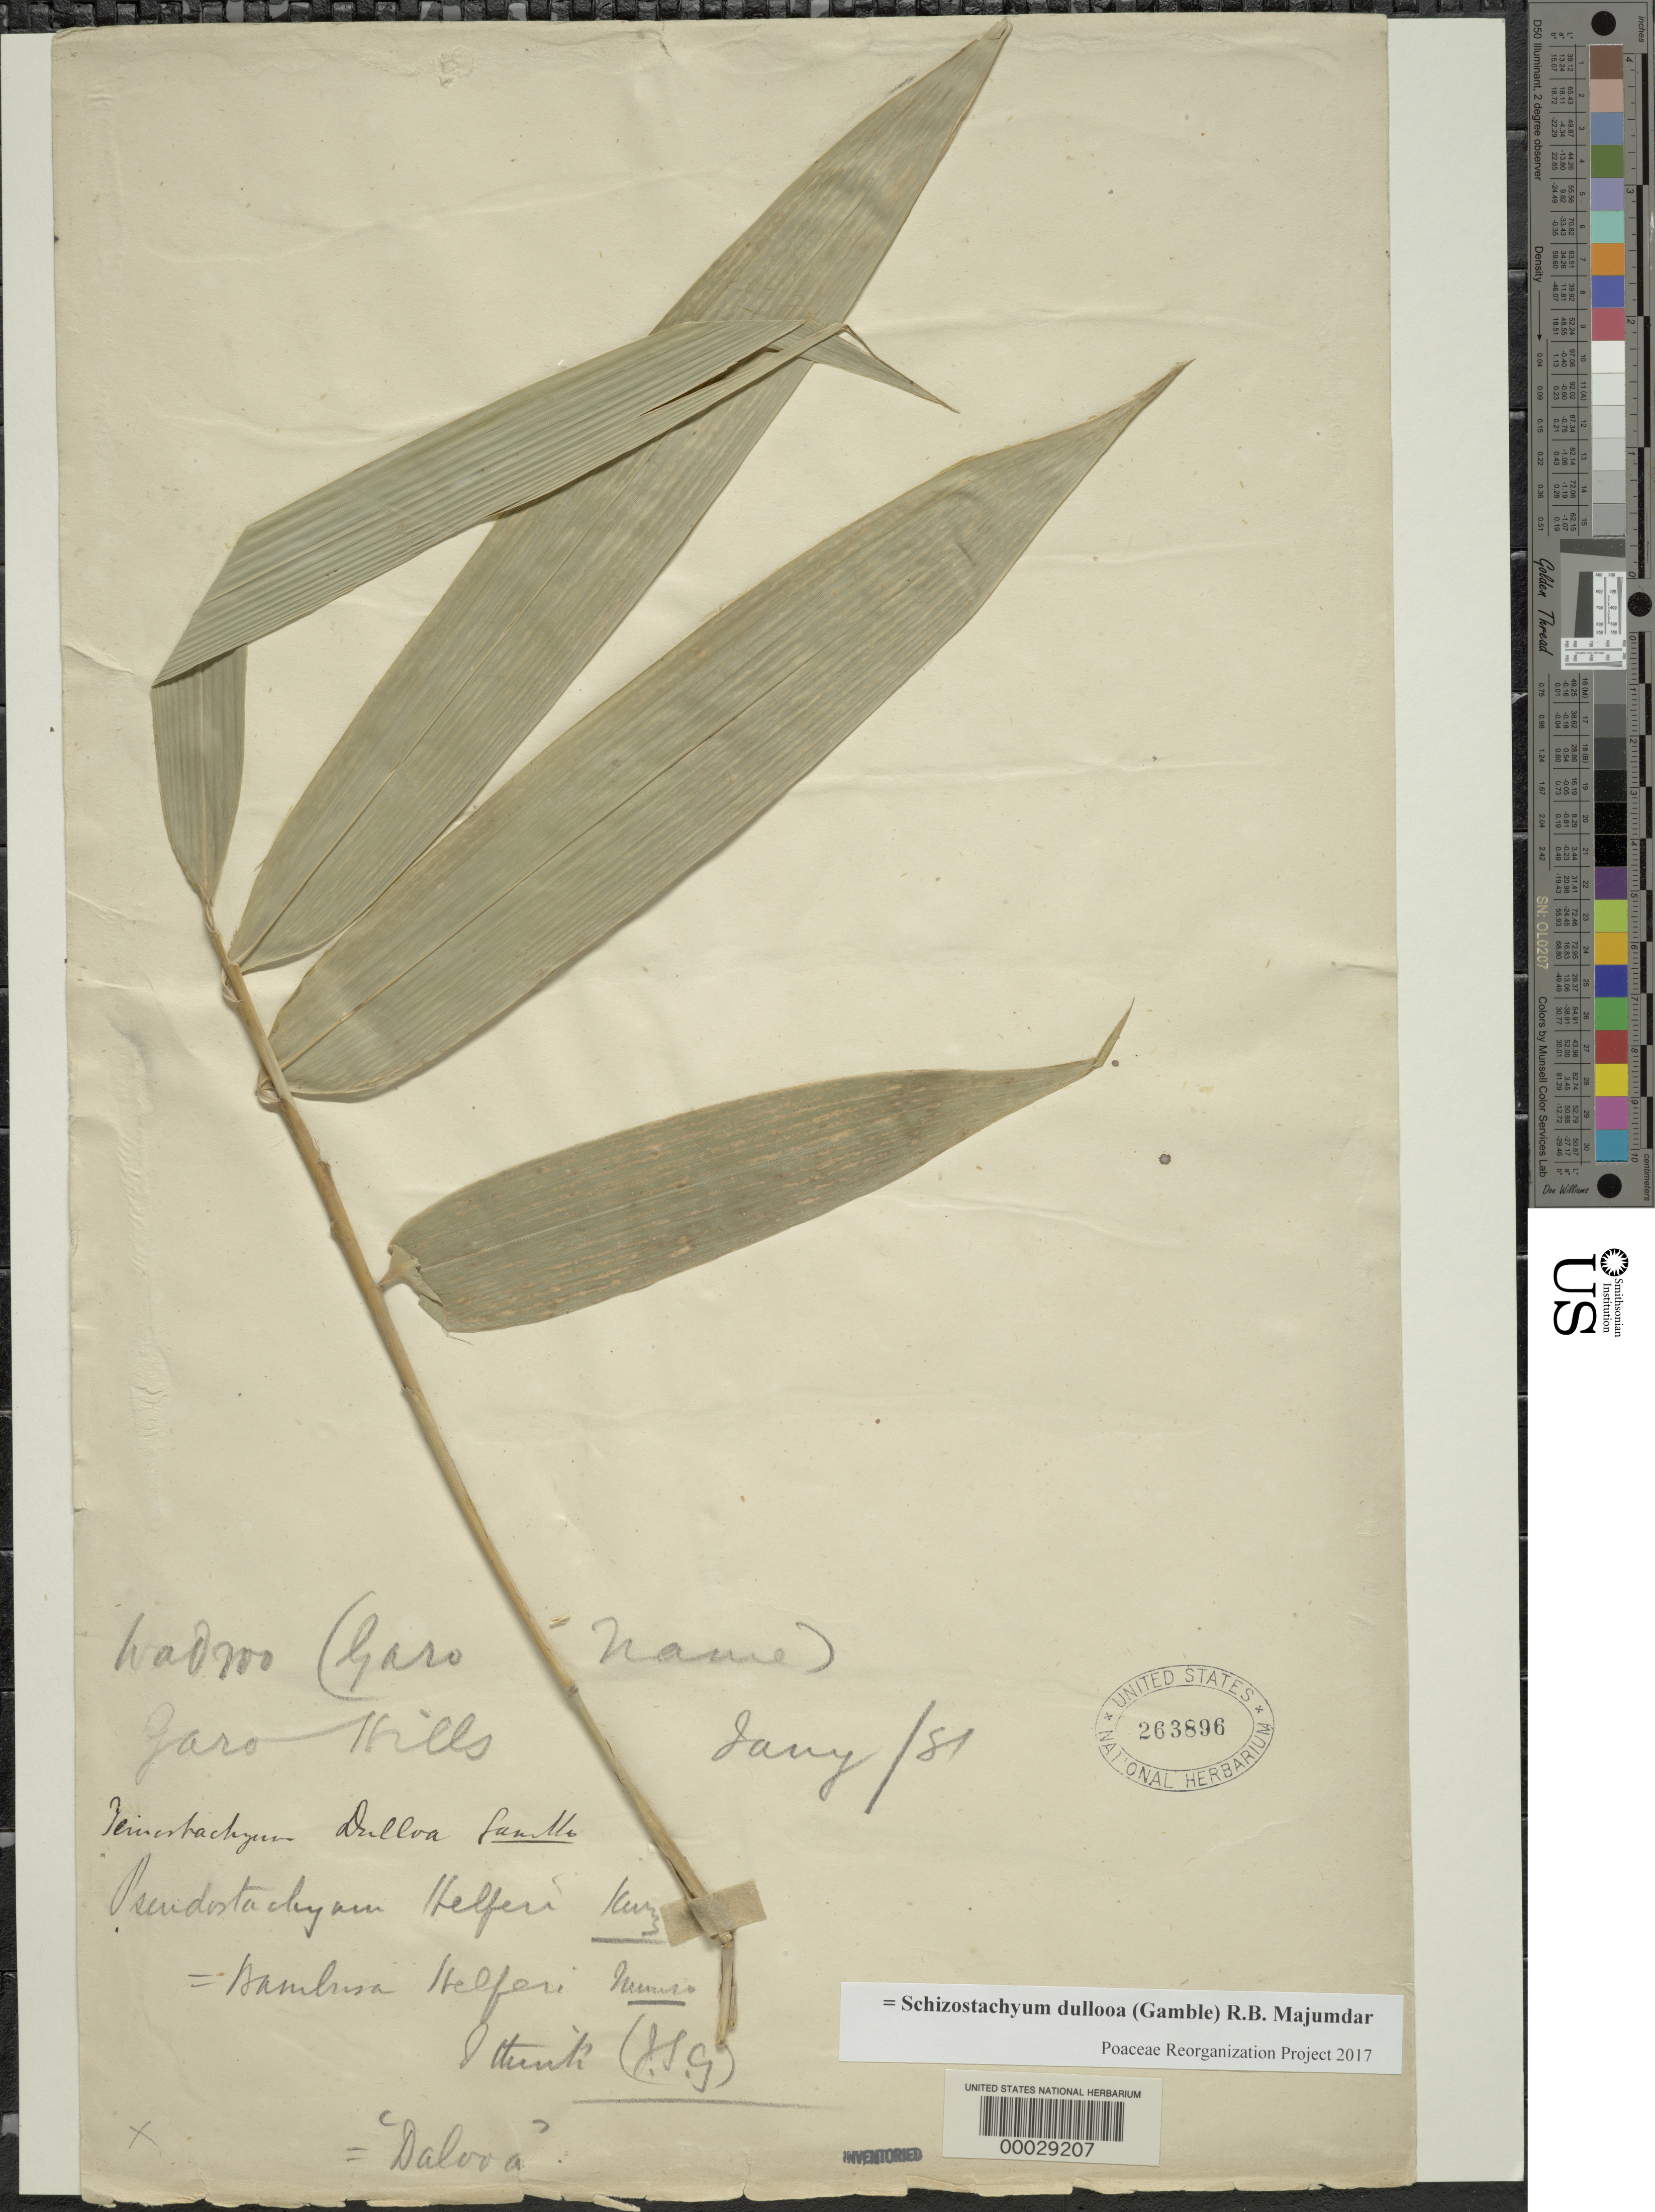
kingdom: Plantae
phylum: Tracheophyta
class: Liliopsida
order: Poales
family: Poaceae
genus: Schizostachyum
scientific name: Schizostachyum dullooa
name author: (Gamble) R.B. Majumdar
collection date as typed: Jan 1881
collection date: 1881-01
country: India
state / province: Meghalaya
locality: Garo Hills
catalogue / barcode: US 263896